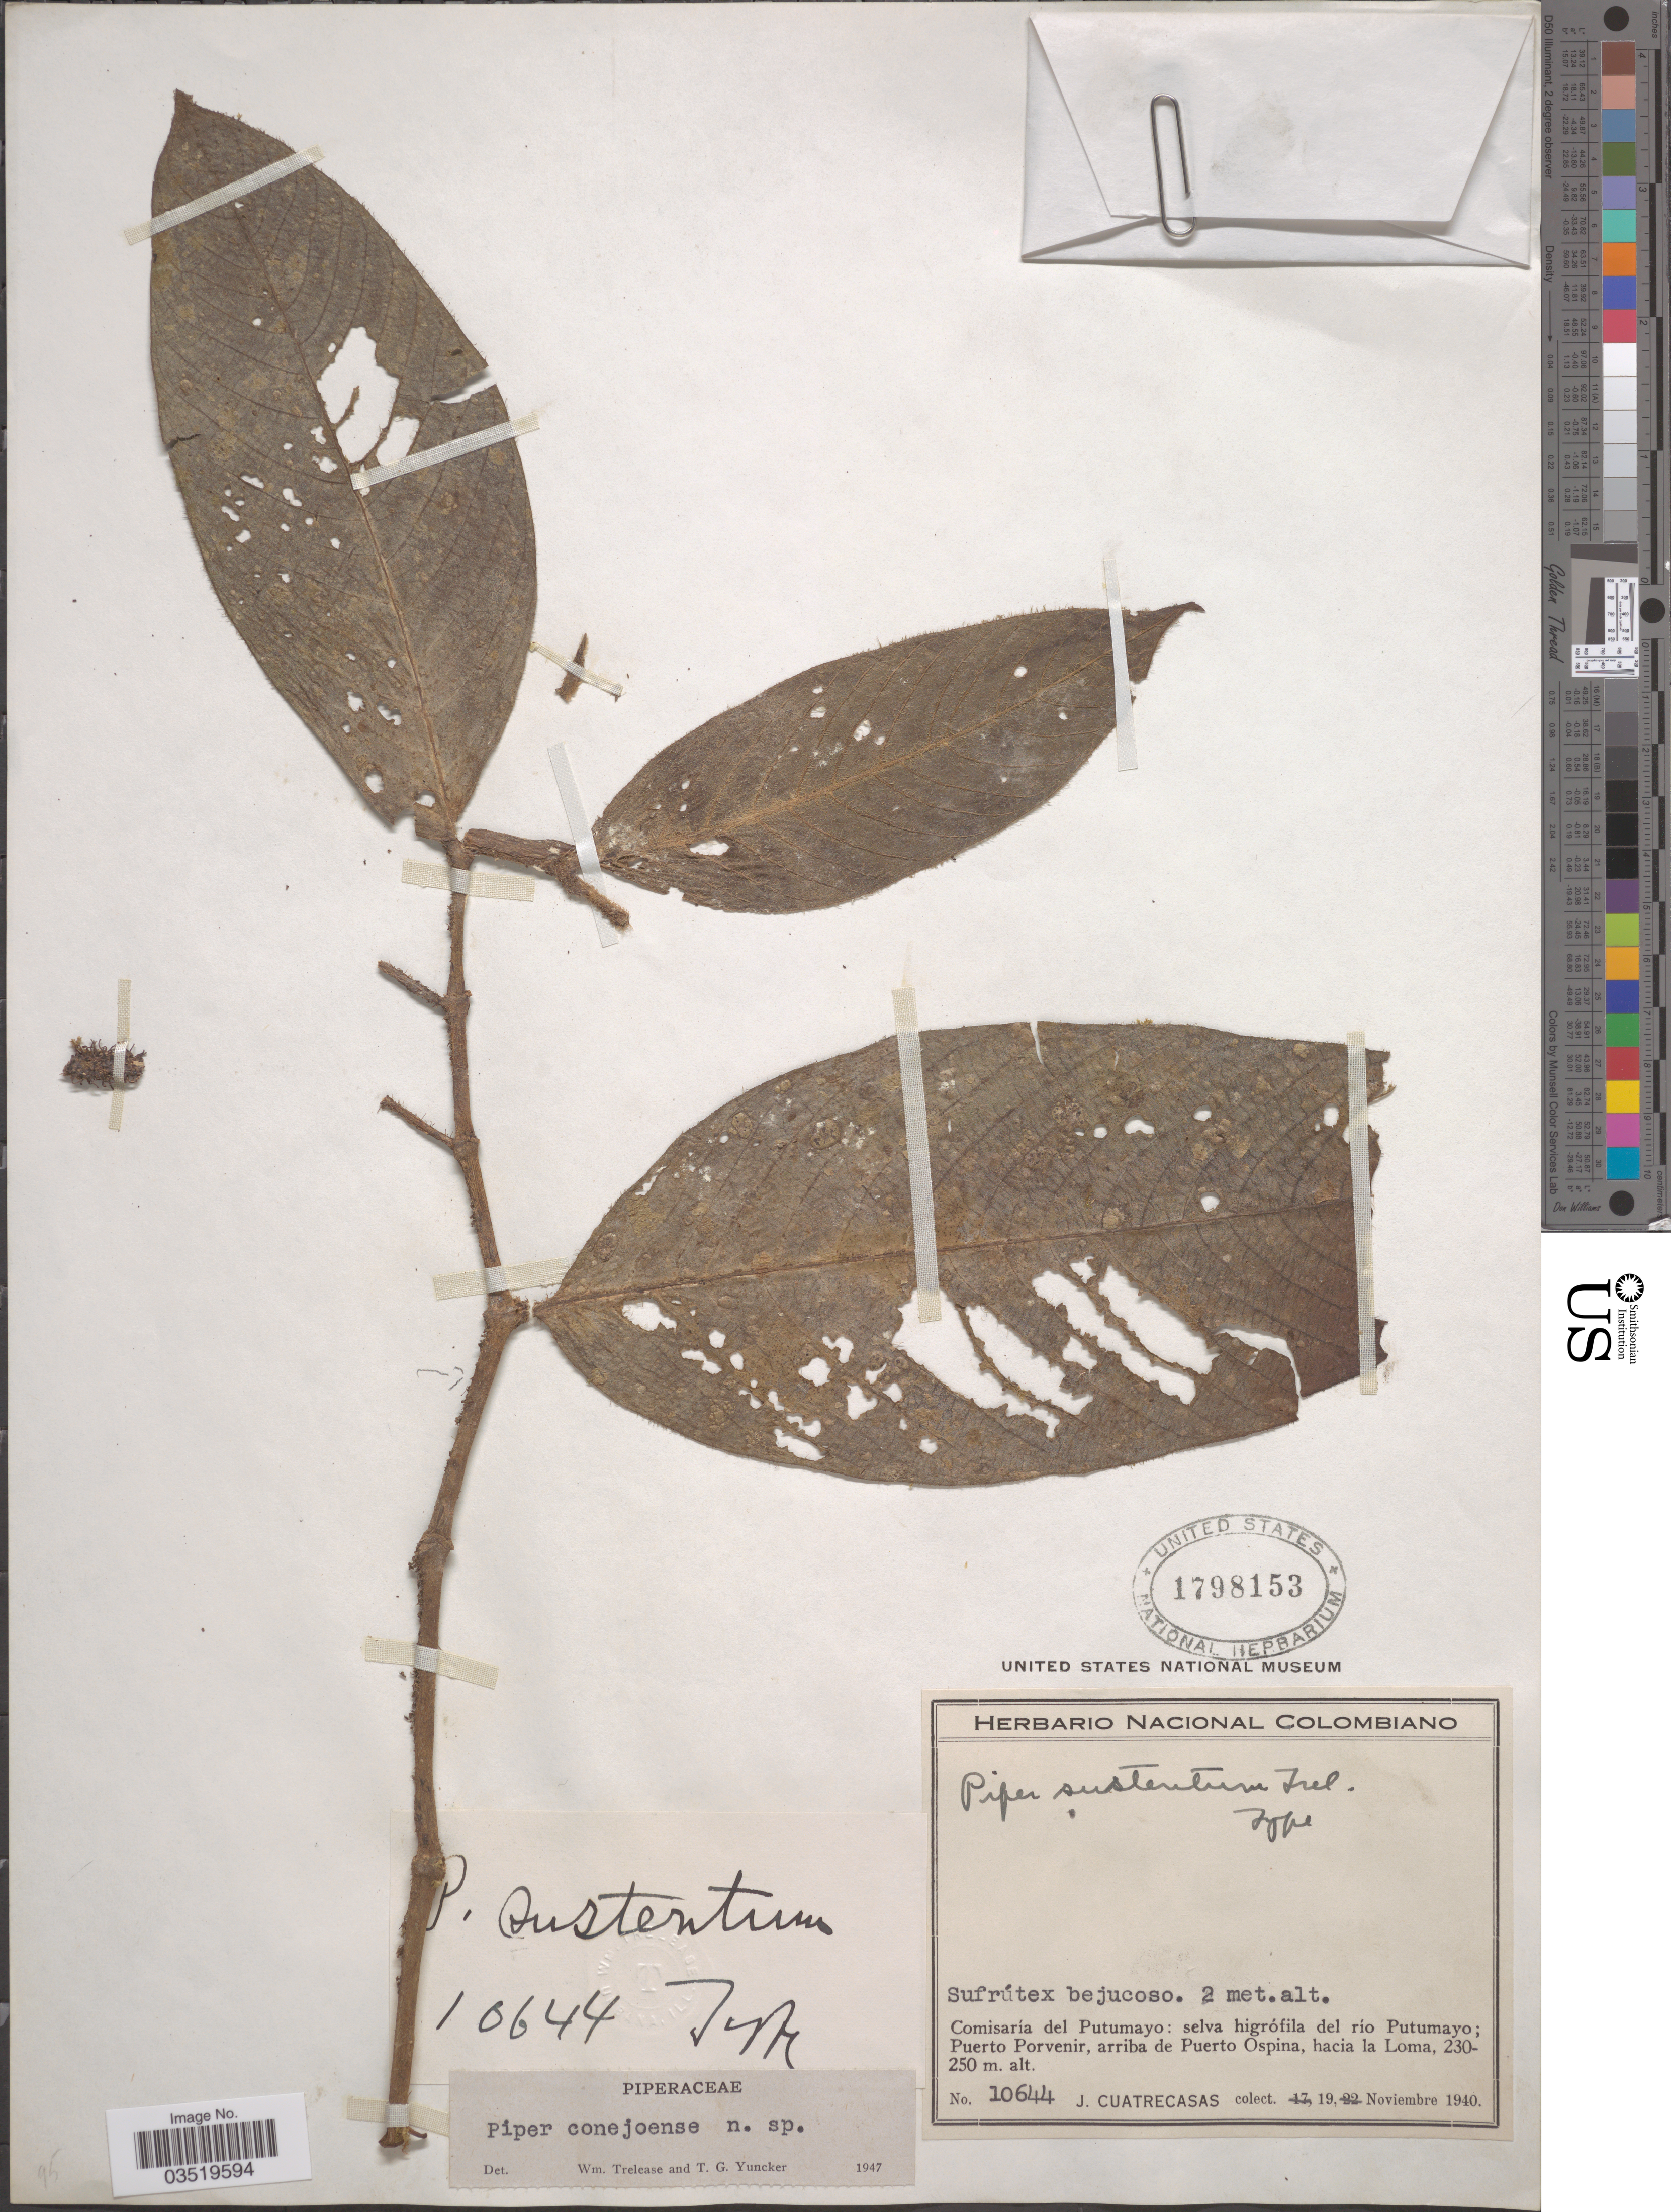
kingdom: Plantae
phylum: Tracheophyta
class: Magnoliopsida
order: Piperales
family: Piperaceae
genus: Piper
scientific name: Piper conejoense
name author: Trel. & Yunck.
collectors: J. Cuatrecasas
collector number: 10644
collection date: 1940-11-19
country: Colombia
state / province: Putumayo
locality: Comisaría del Putumayo: selva higrófila del río Putumayo; Puerto Porvenir, arriba de Puerto Ospina, hacia la Loma.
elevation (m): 230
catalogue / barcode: US 1798153